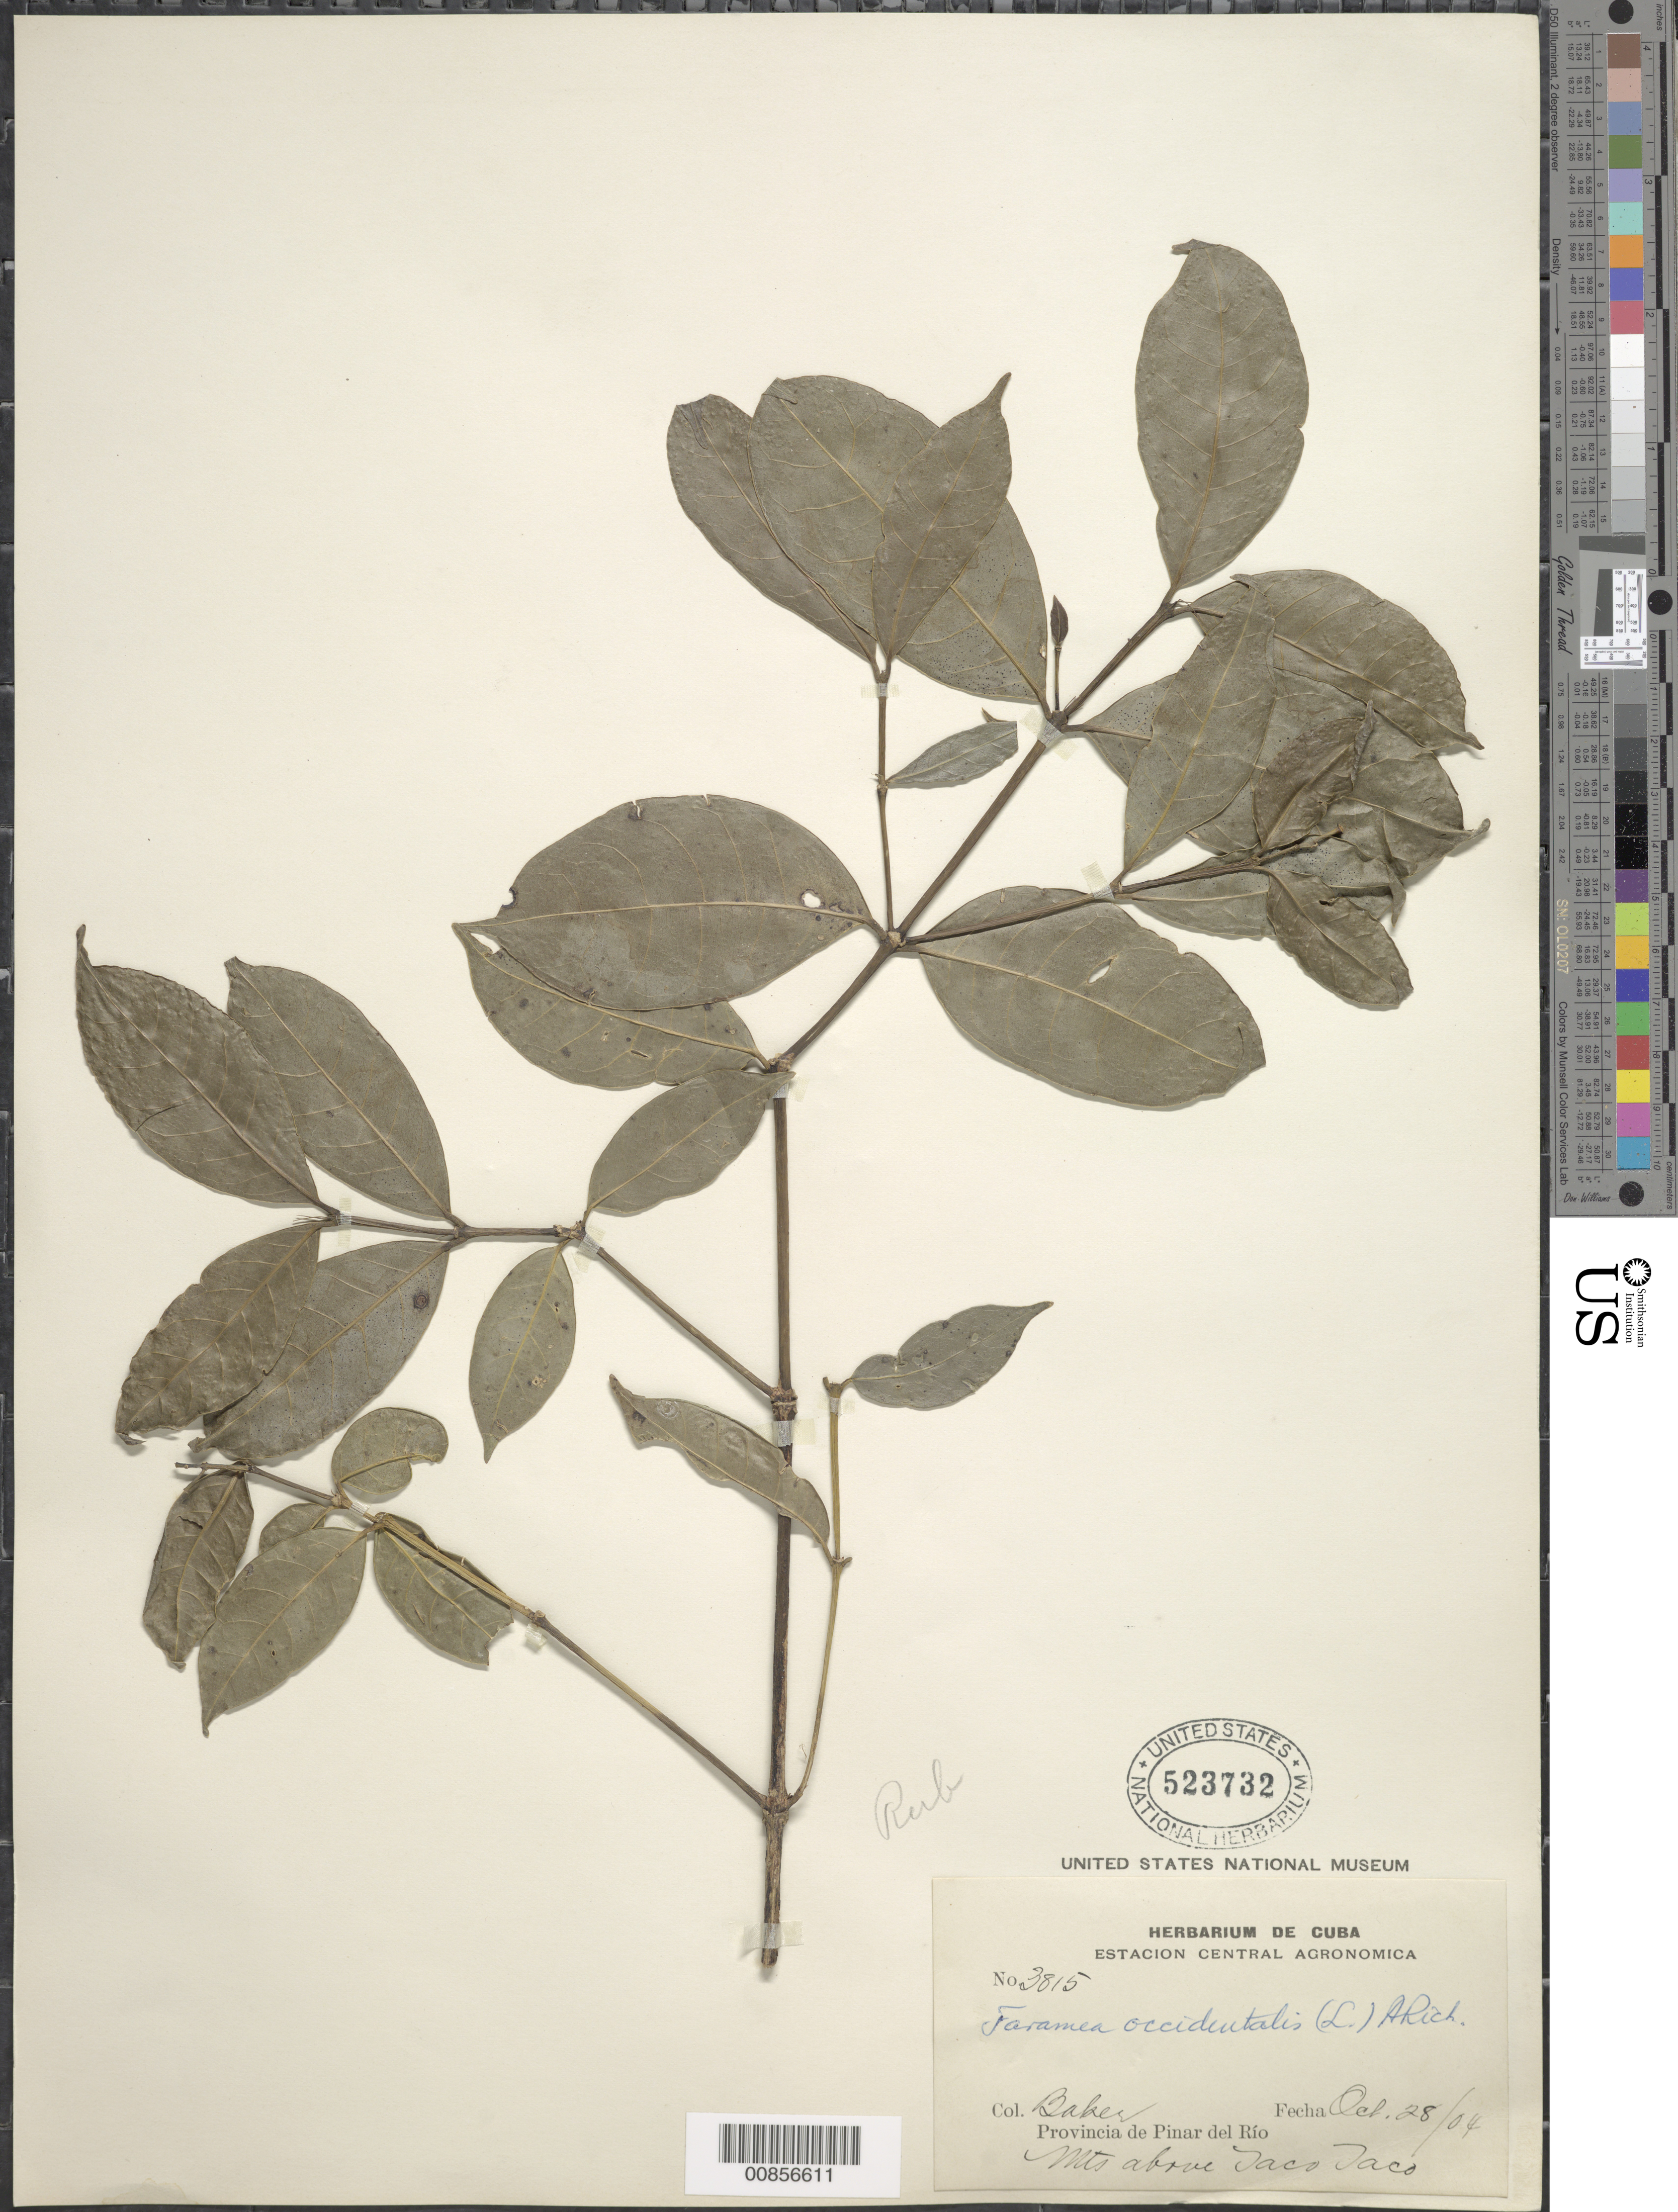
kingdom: Plantae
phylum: Tracheophyta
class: Magnoliopsida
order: Gentianales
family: Rubiaceae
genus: Faramea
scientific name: Faramea occidentalis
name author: (L.) A. Rich.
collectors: C. F. Baker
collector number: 3815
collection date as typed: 28 Oct 1904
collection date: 1904-10-28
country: Cuba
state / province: Pinar del Río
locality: Mts. Above Taco Taco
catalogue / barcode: US 523732